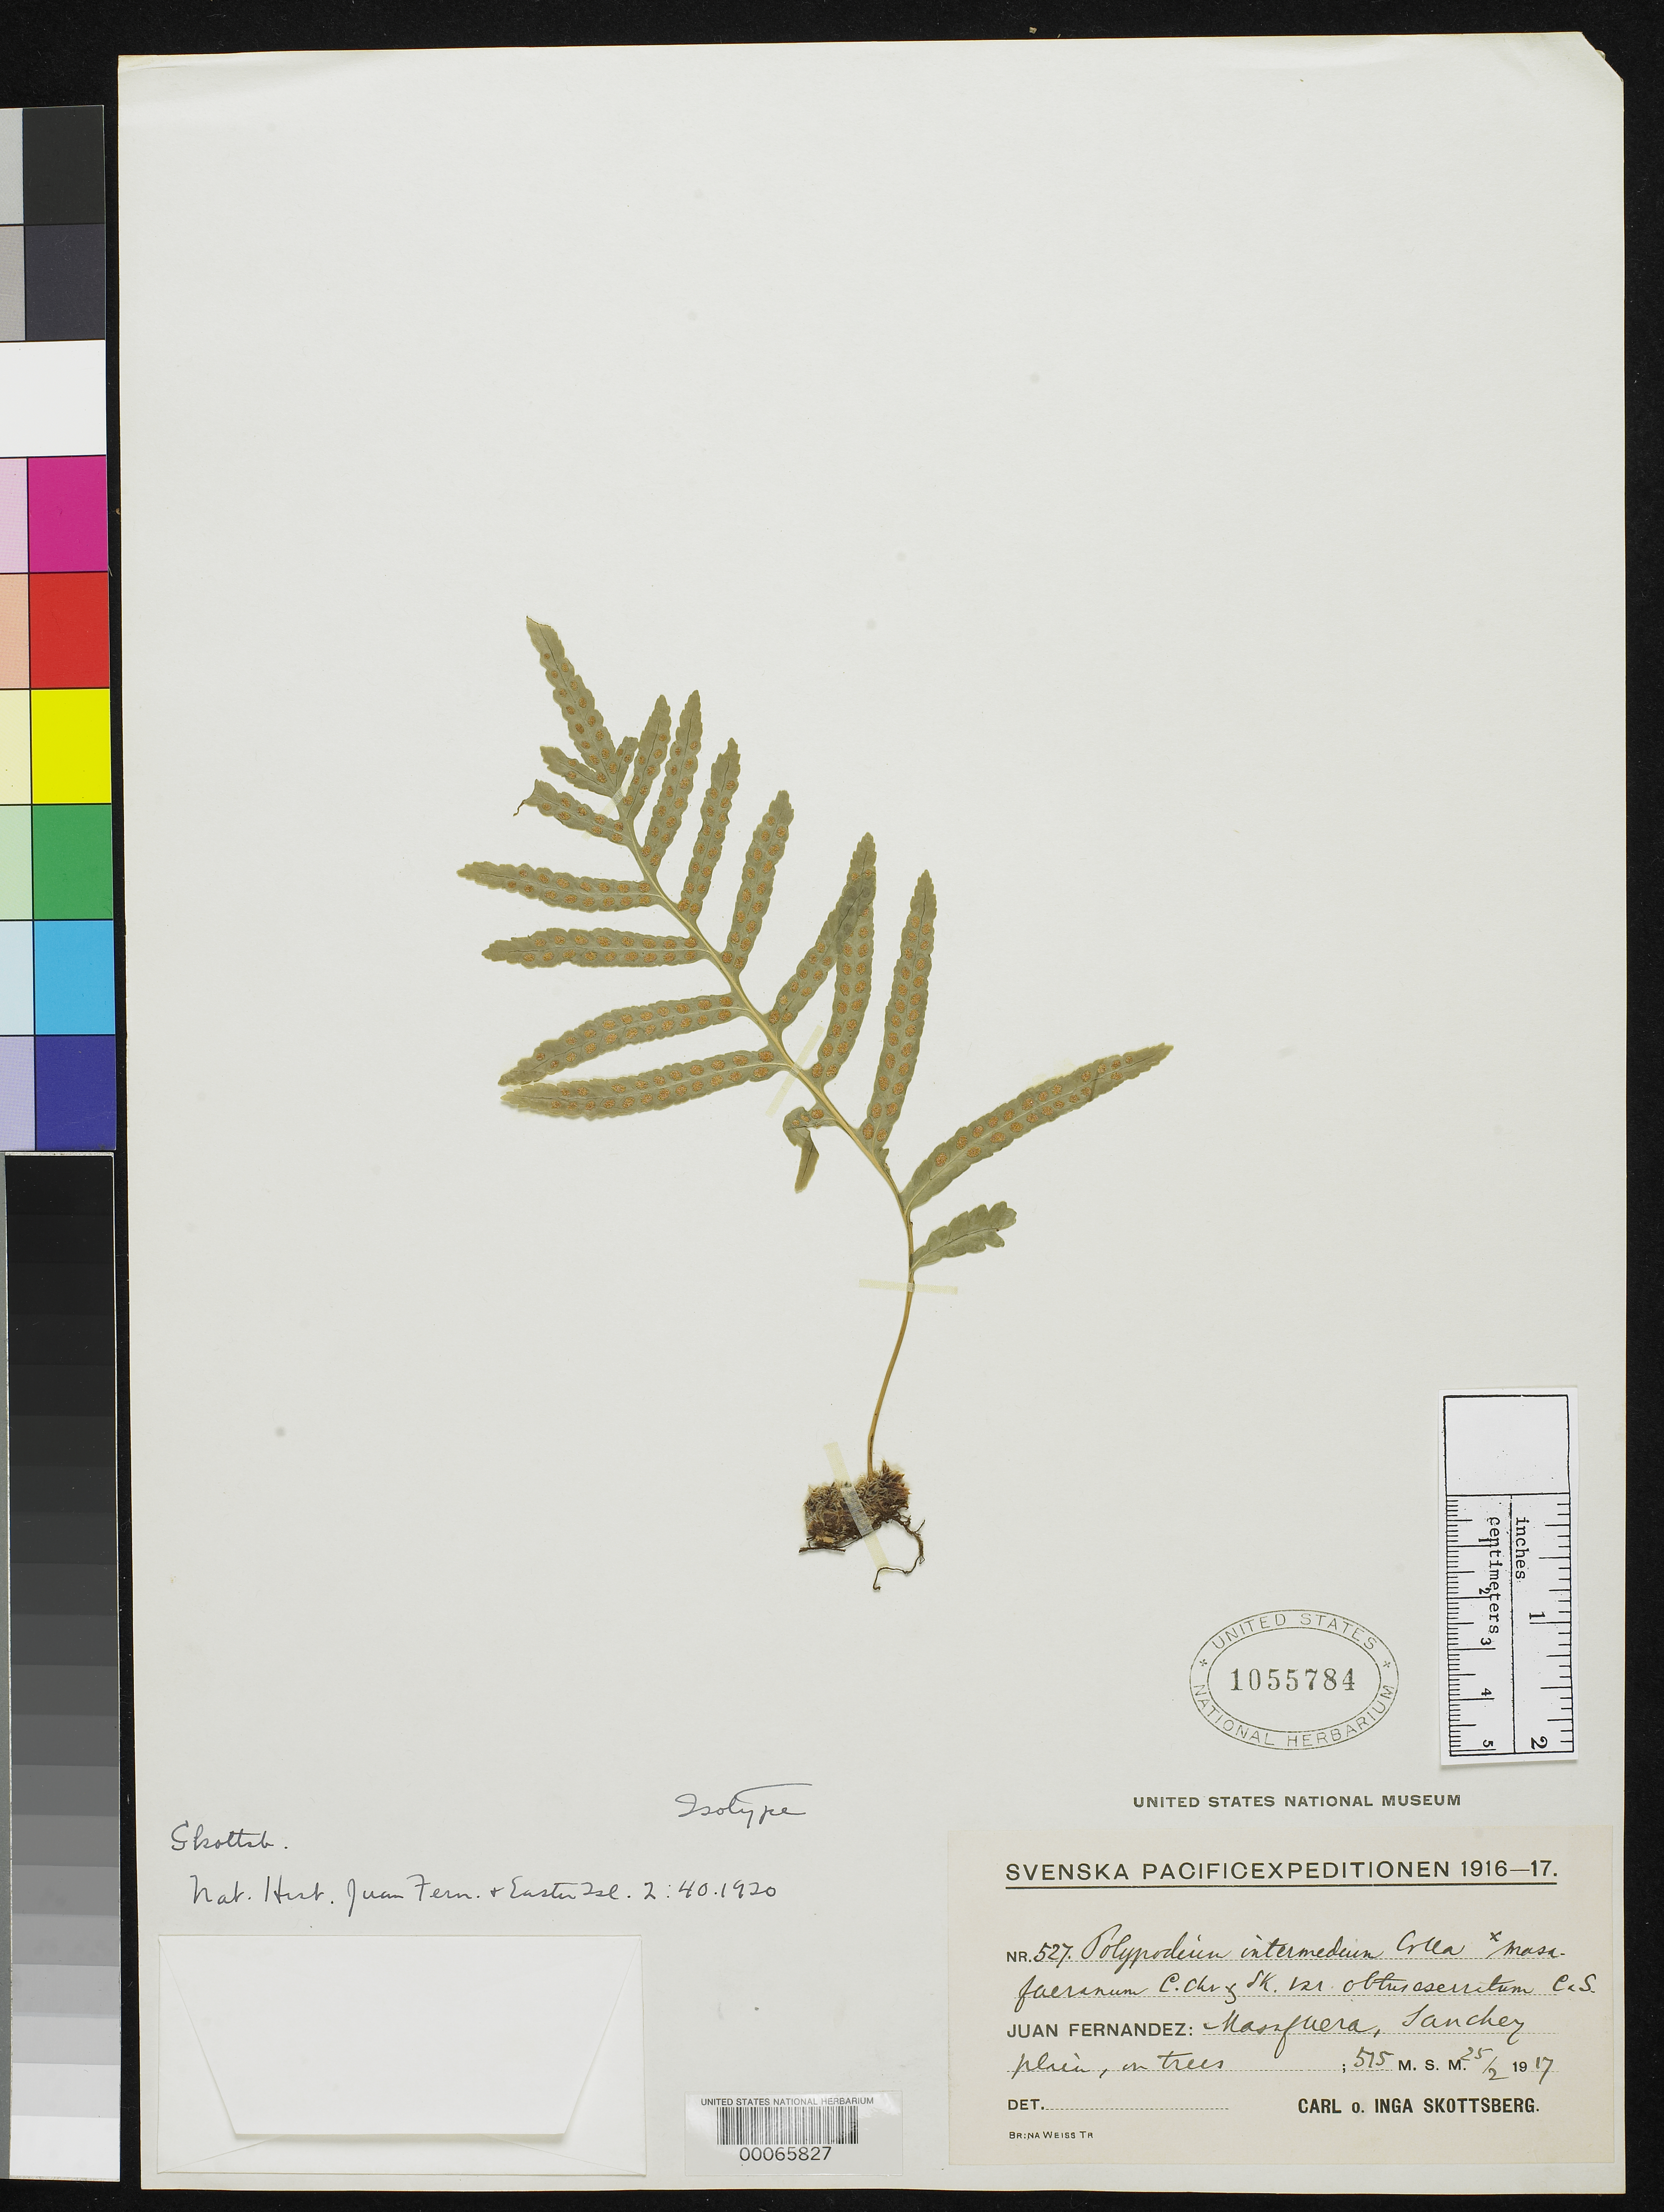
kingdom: Plantae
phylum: Tracheophyta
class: Polypodiopsida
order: Polypodiales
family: Polypodiaceae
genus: Polypodium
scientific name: Polypodium intermedium subsp. masafueranum var. obtuseserratum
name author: Skottsb.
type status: Type Collection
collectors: C. Skottsberg & I. Skottsberg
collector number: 527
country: Chile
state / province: Valparaíso (V)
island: Islas Juan Fernández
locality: Juan Fernández.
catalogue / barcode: US 1055784